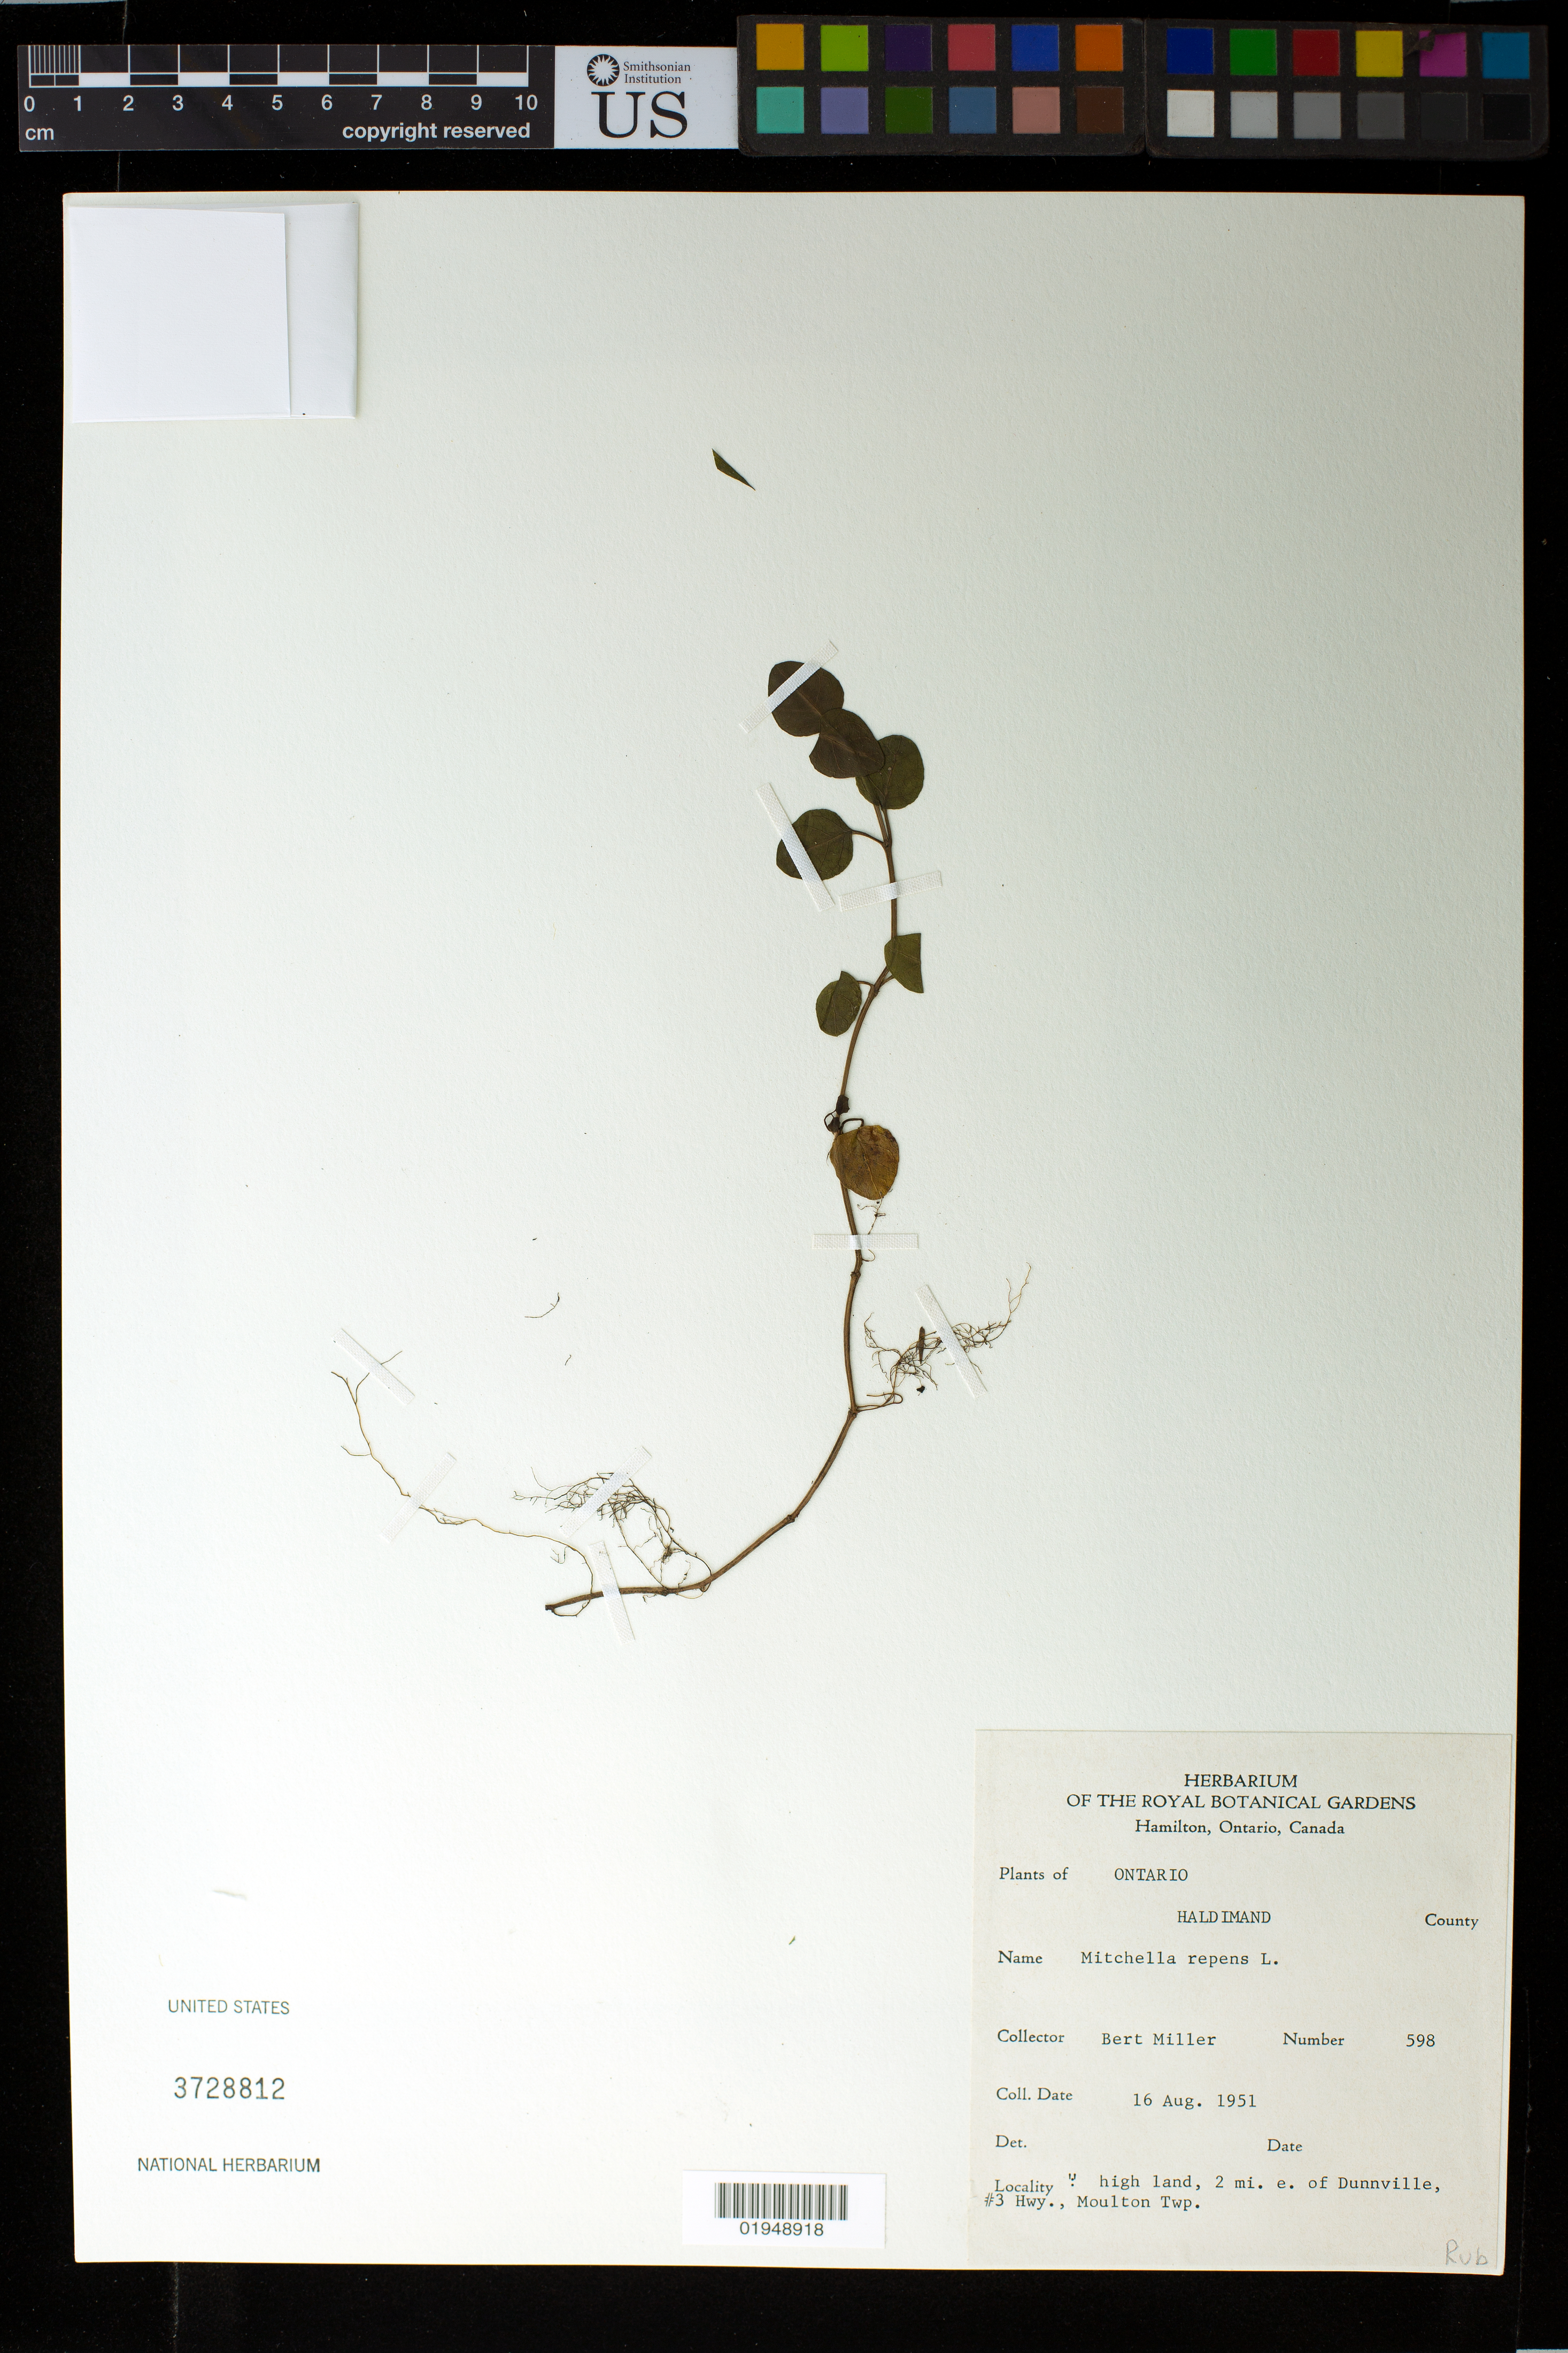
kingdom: Plantae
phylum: Tracheophyta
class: Magnoliopsida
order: Gentianales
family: Rubiaceae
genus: Mitchella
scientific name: Mitchella repens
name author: L.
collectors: B. Miller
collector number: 598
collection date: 1951-08-16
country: Canada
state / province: Ontario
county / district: Haldimand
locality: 2 mi. e. of Dunneville, #3 Hwy., Moulton Twp.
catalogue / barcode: US 3728812